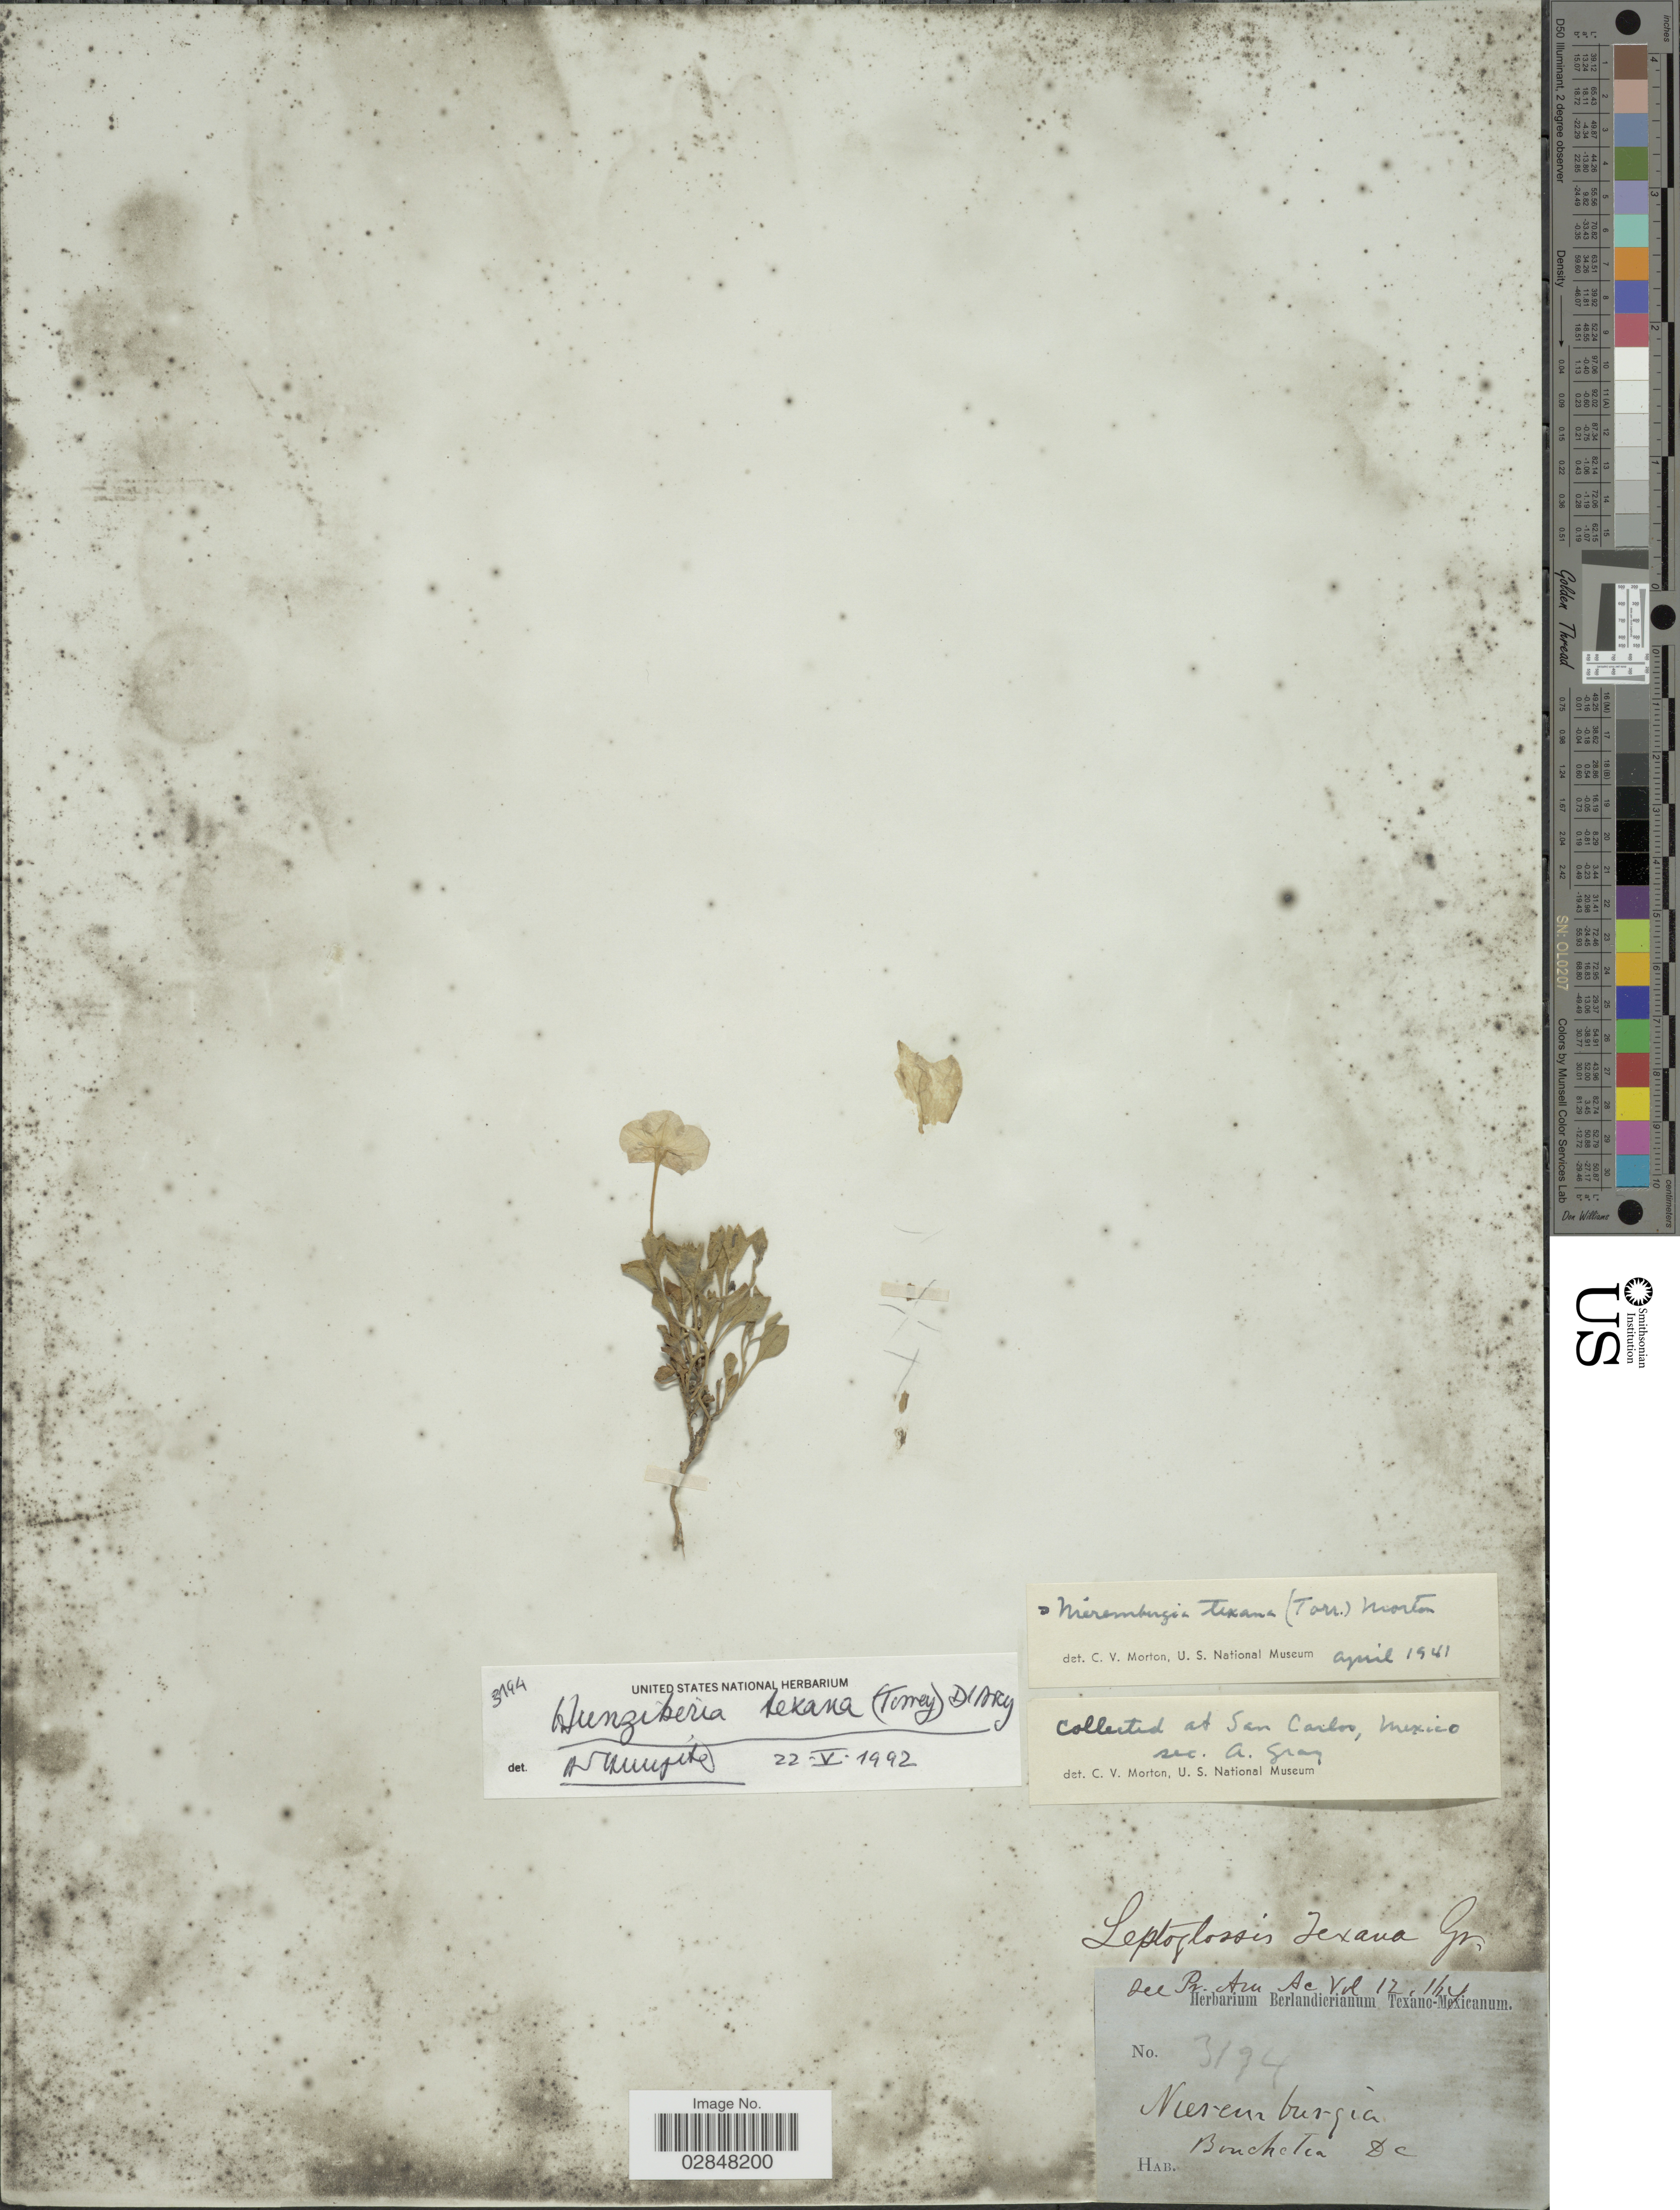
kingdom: Plantae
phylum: Tracheophyta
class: Magnoliopsida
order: Solanales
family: Solanaceae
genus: Hunzikeria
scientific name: Hunzikeria texana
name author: (Torr.) D'Arcy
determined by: Hunziker, A. T.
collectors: ex Herb. Berlandierianum Texano-Mexicanum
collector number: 3194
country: Mexico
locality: San Carlos.